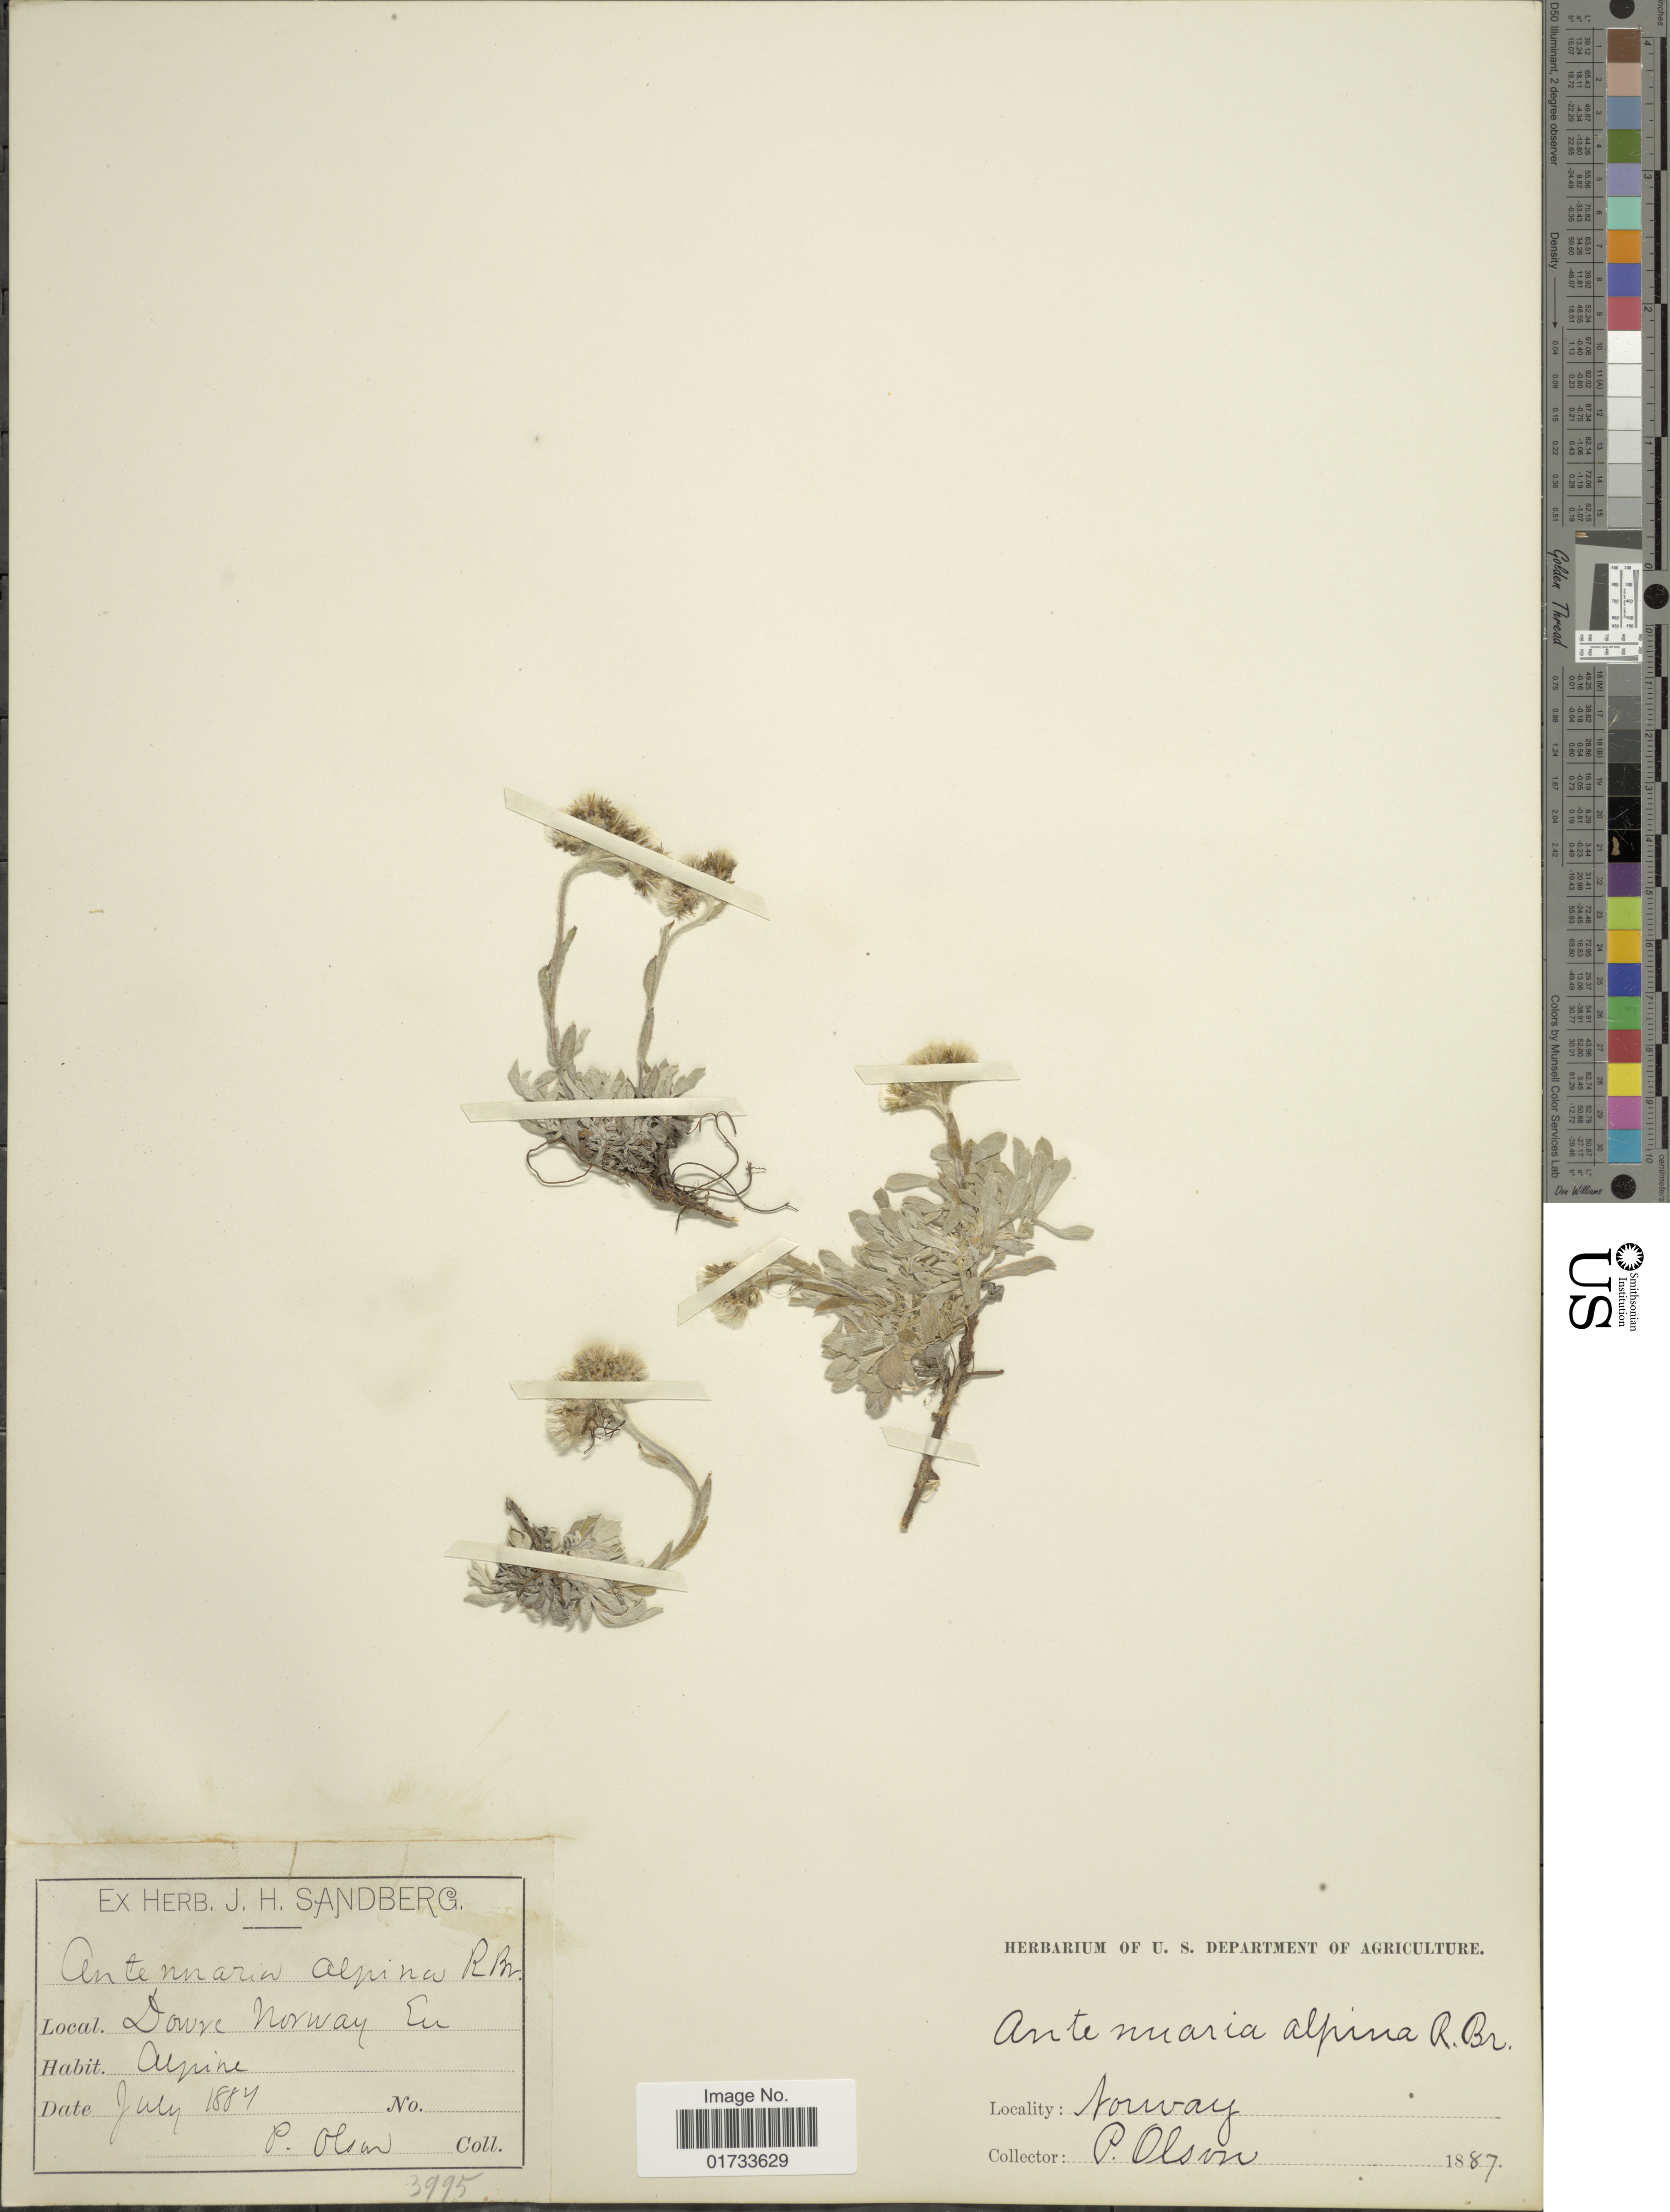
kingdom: Plantae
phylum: Tracheophyta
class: Magnoliopsida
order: Asterales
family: Asteraceae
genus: Antennaria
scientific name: Antennaria alpina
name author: (L.) Gaertn.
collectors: P. Olsson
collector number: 3995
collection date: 1884-07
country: Norway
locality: Dowre, Alpine